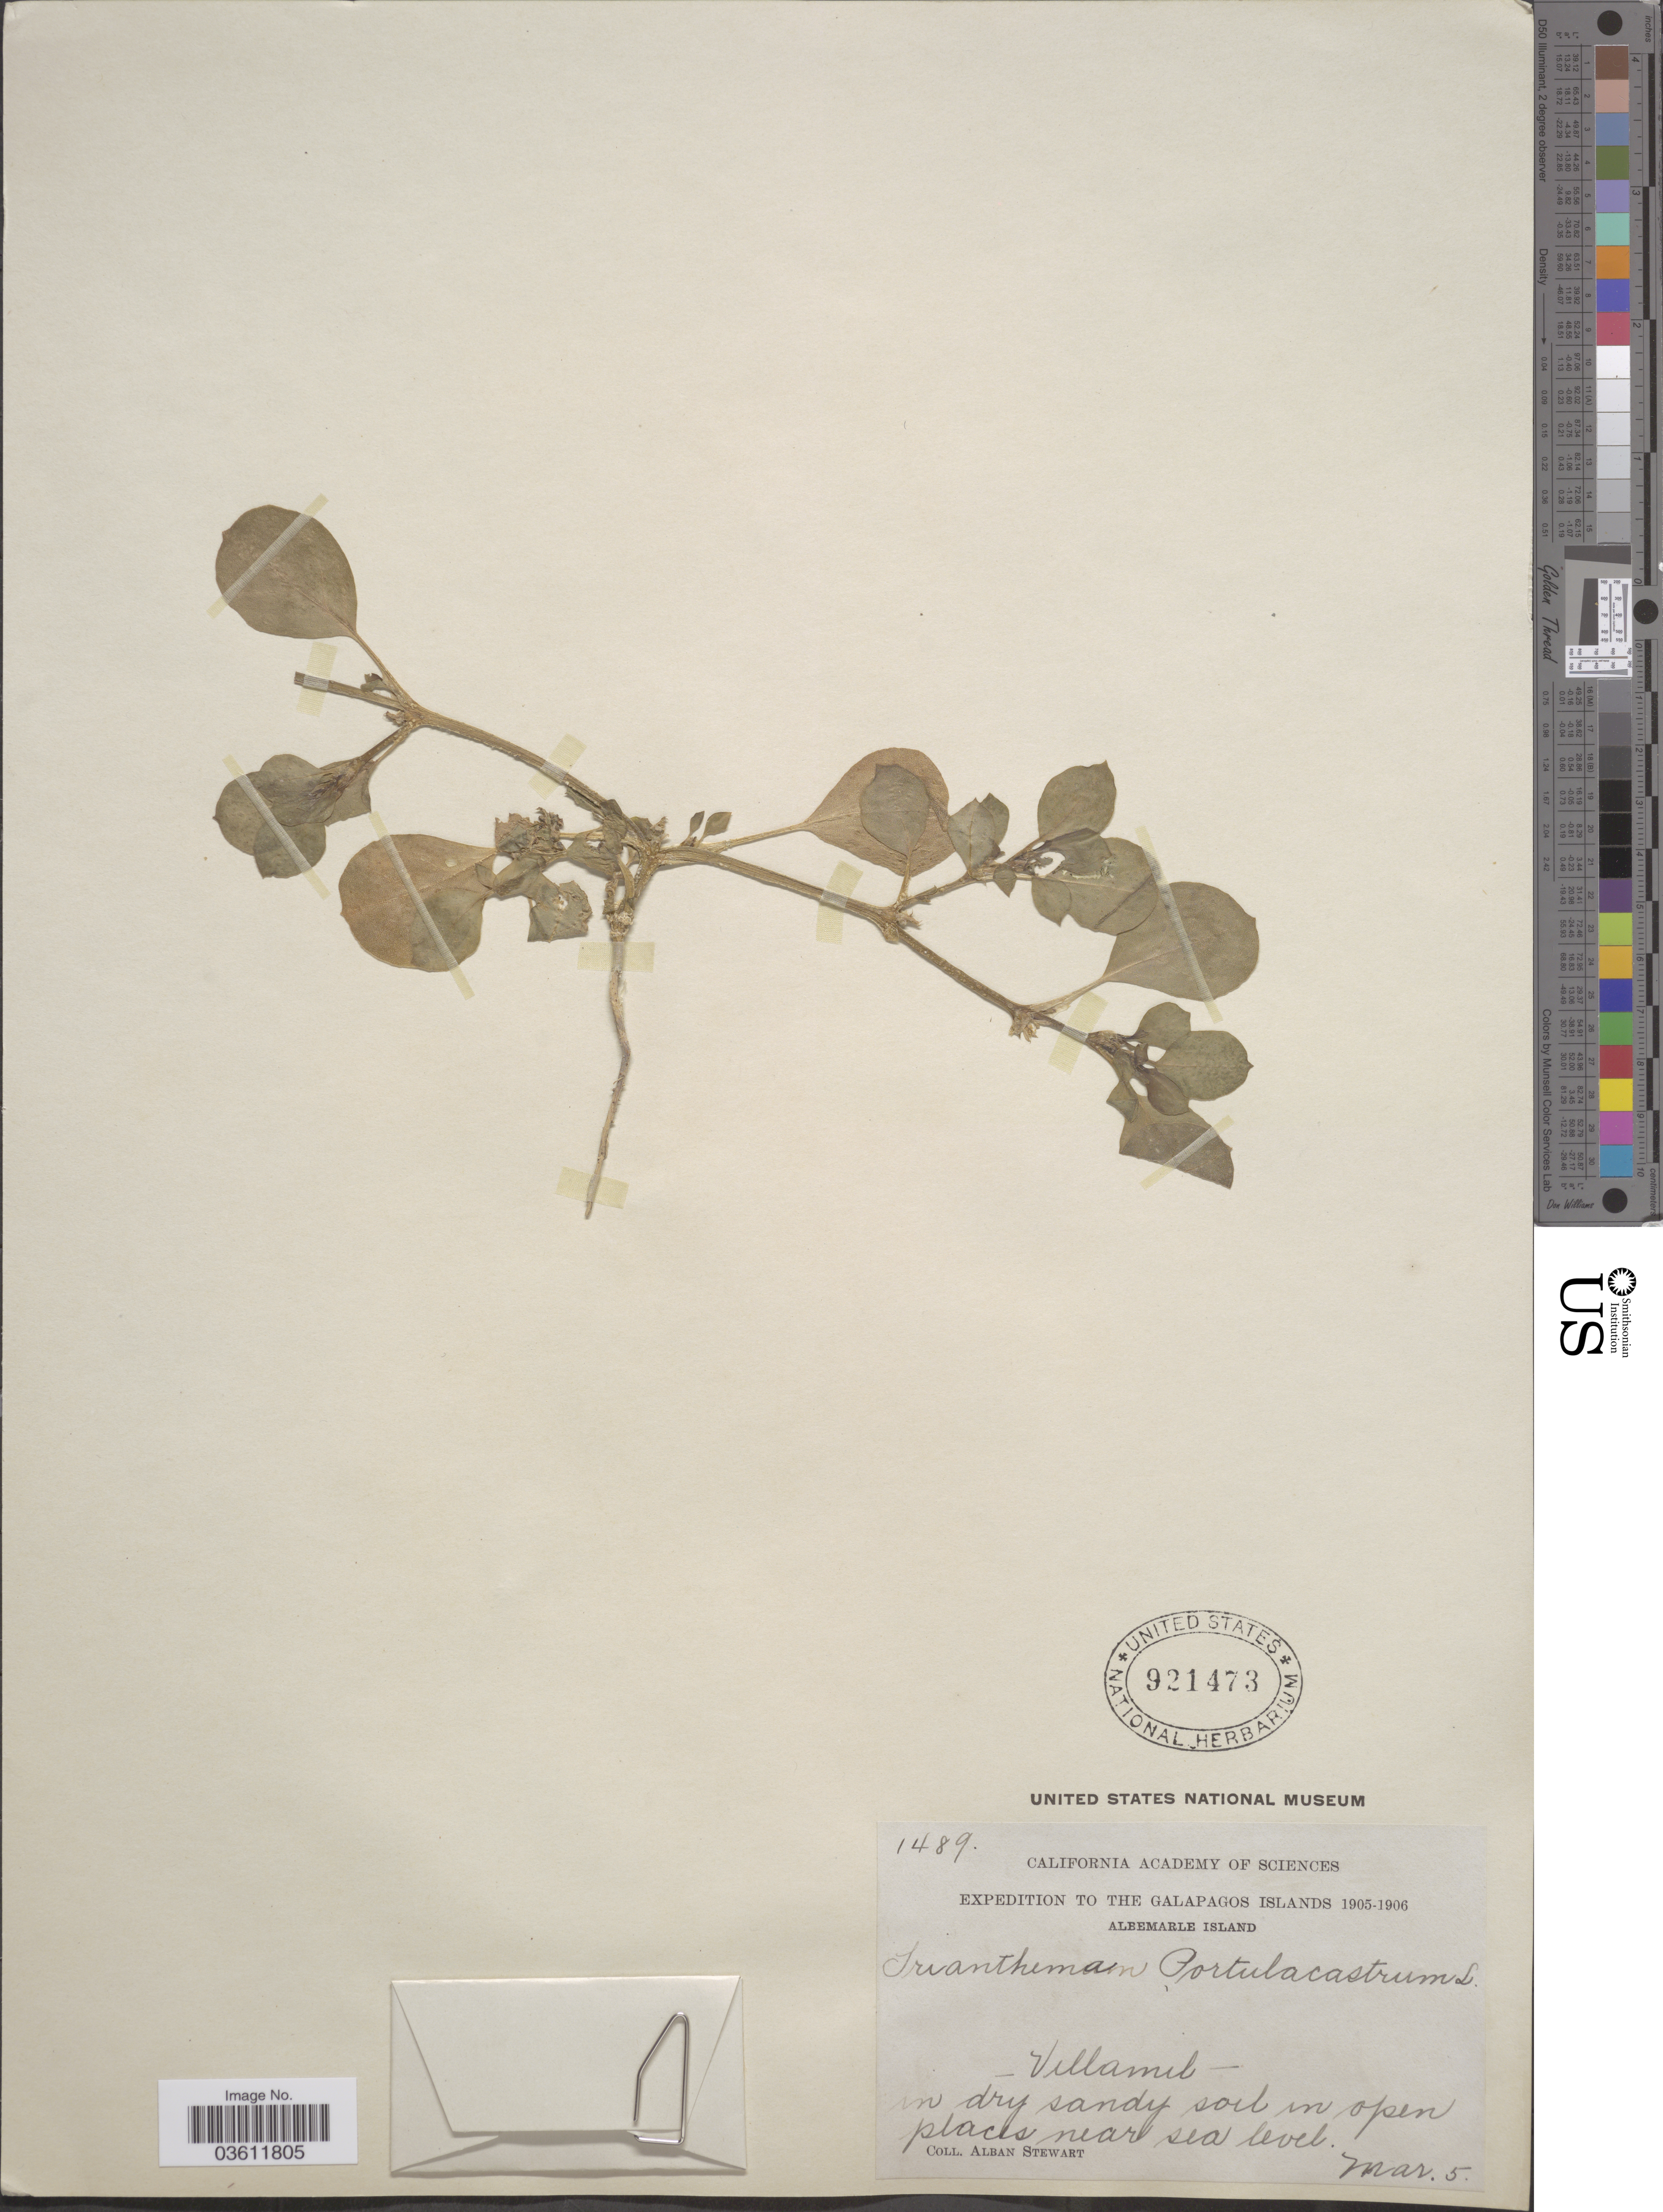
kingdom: Plantae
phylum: Tracheophyta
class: Magnoliopsida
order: Caryophyllales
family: Aizoaceae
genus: Trianthema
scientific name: Trianthema portulacastrum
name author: L.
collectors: A. Stewart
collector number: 1489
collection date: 1905-03-05/1906-03-05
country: Ecuador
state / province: Colón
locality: The Galapagos Islands. Albemare Island. Villamil.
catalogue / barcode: US 921473